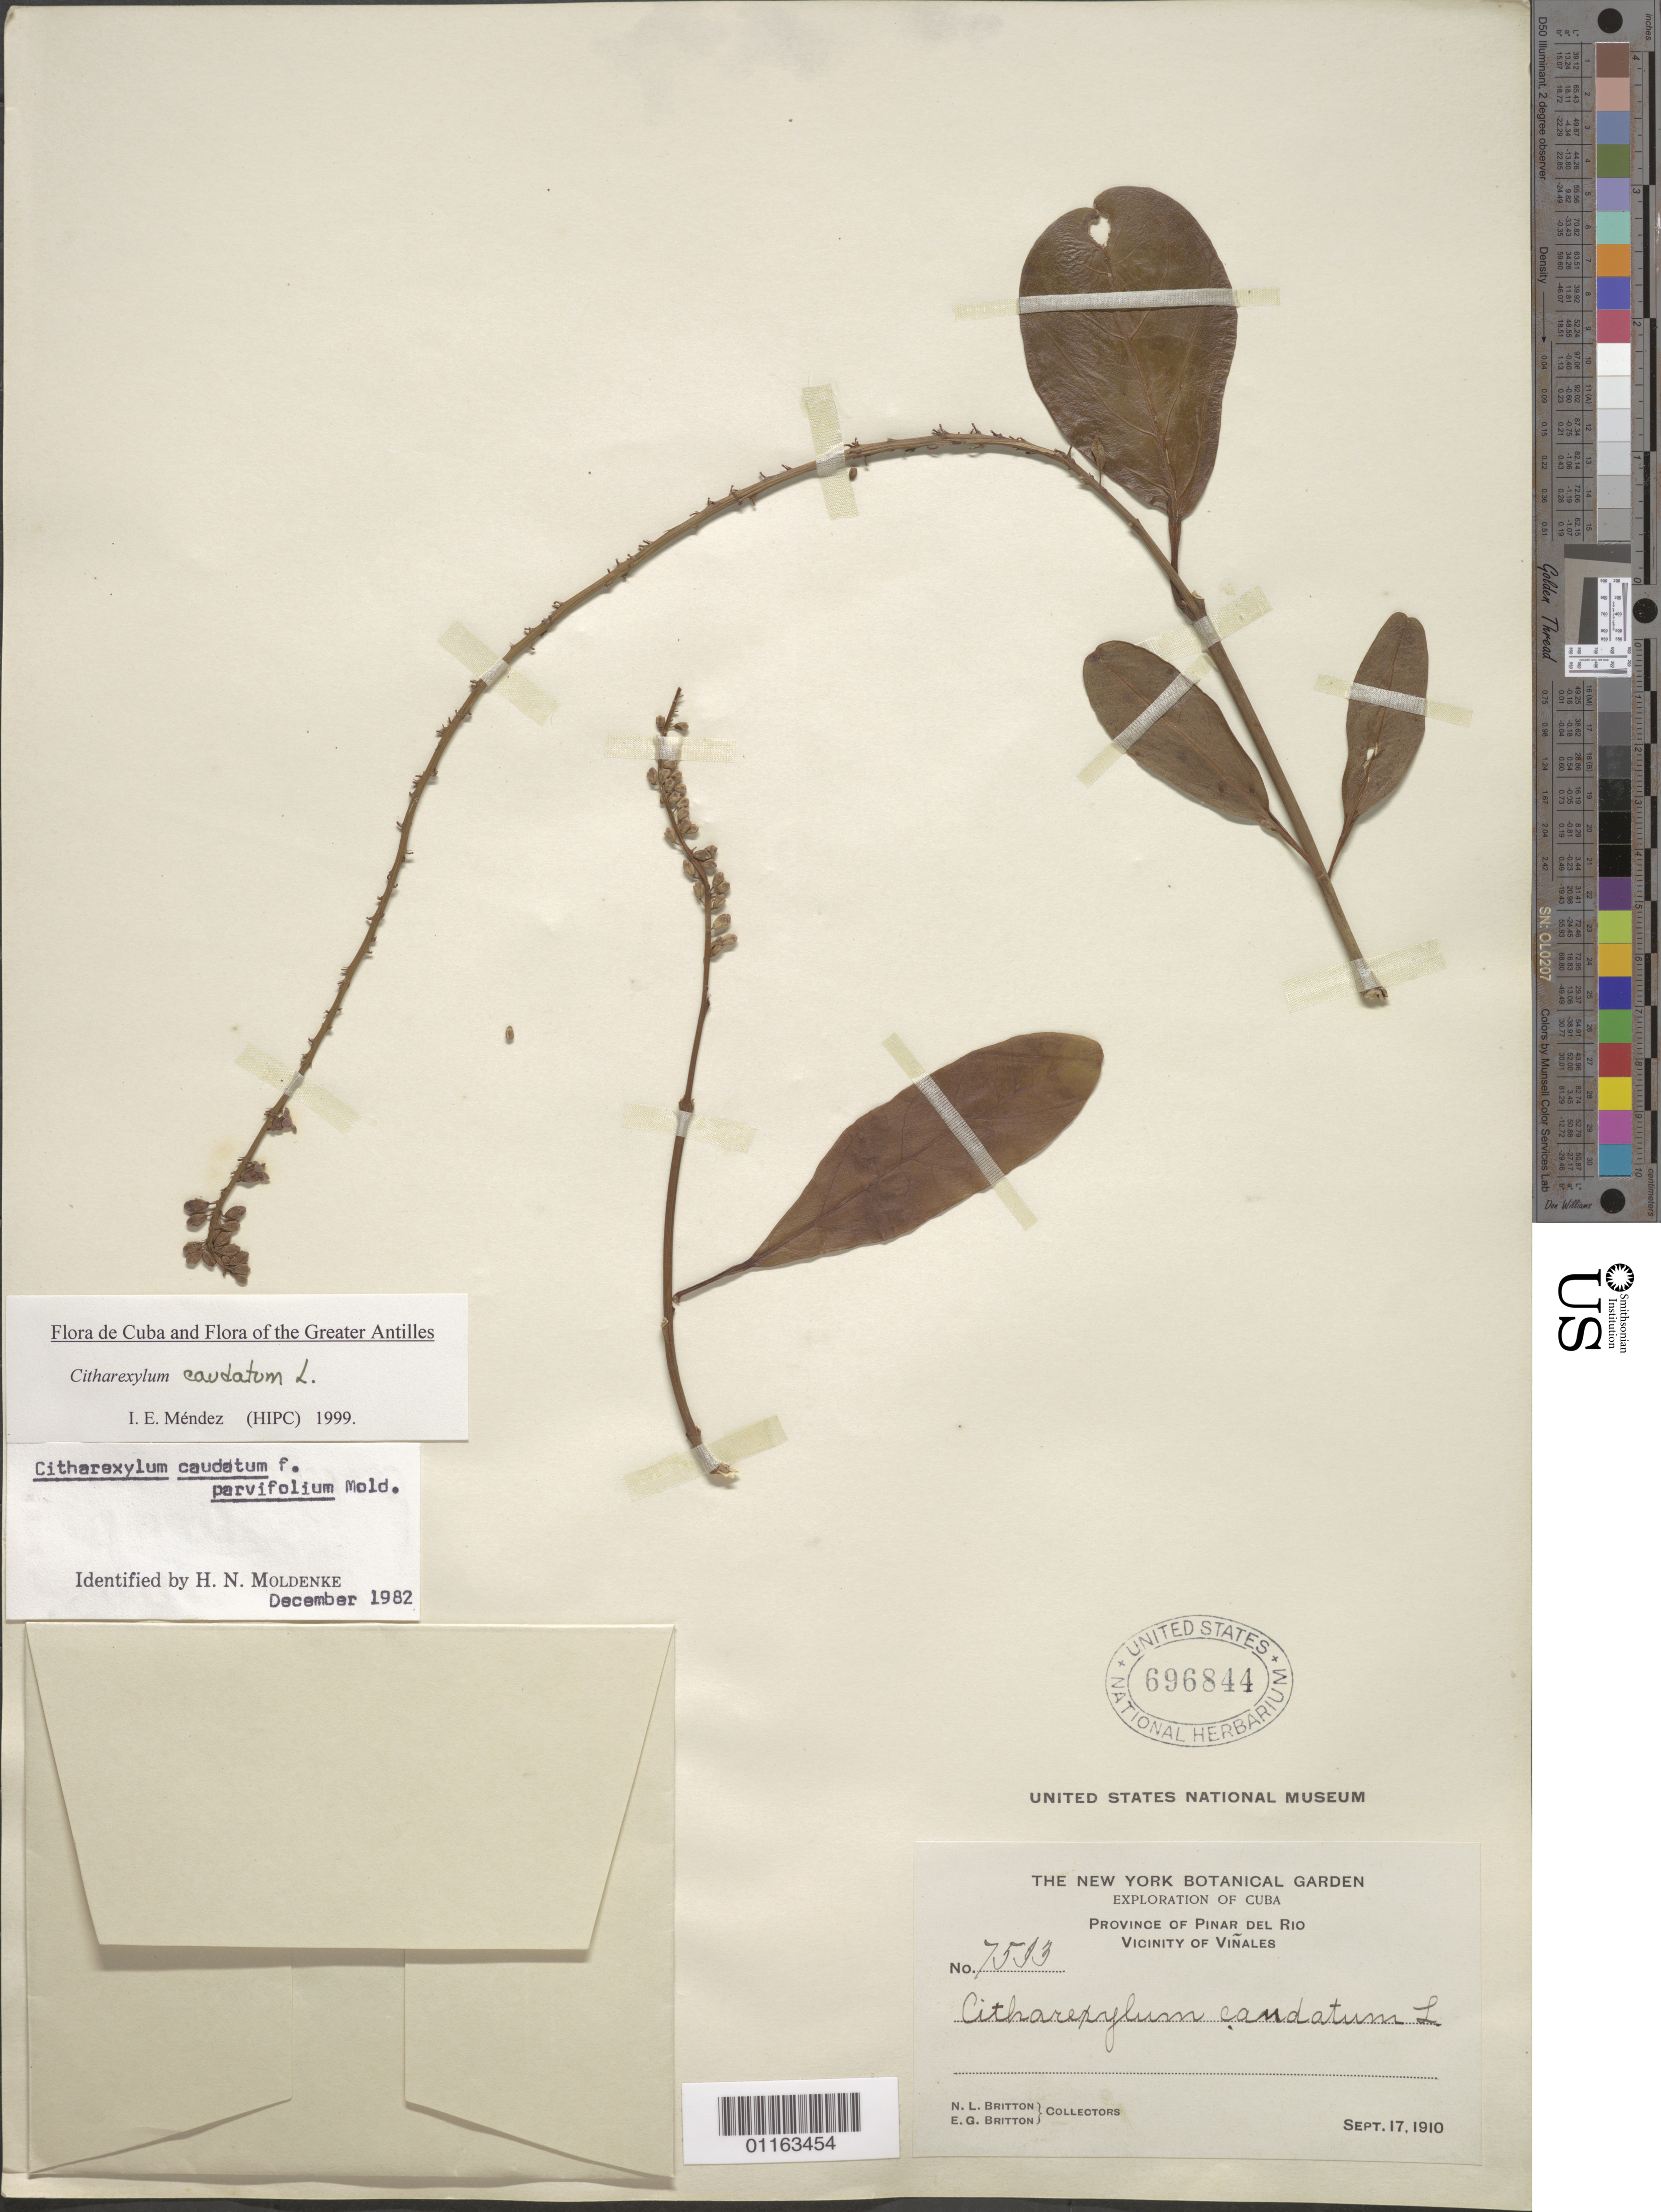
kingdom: Plantae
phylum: Tracheophyta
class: Magnoliopsida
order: Lamiales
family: Verbenaceae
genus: Citharexylum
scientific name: Citharexylum caudatum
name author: L.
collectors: N. Britton & E. G. Britton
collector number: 7593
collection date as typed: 17 Sep 1910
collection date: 1910-09-17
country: Cuba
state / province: Pinar del Rio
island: Cuba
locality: Vicinity of Vinales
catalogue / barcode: US 696844